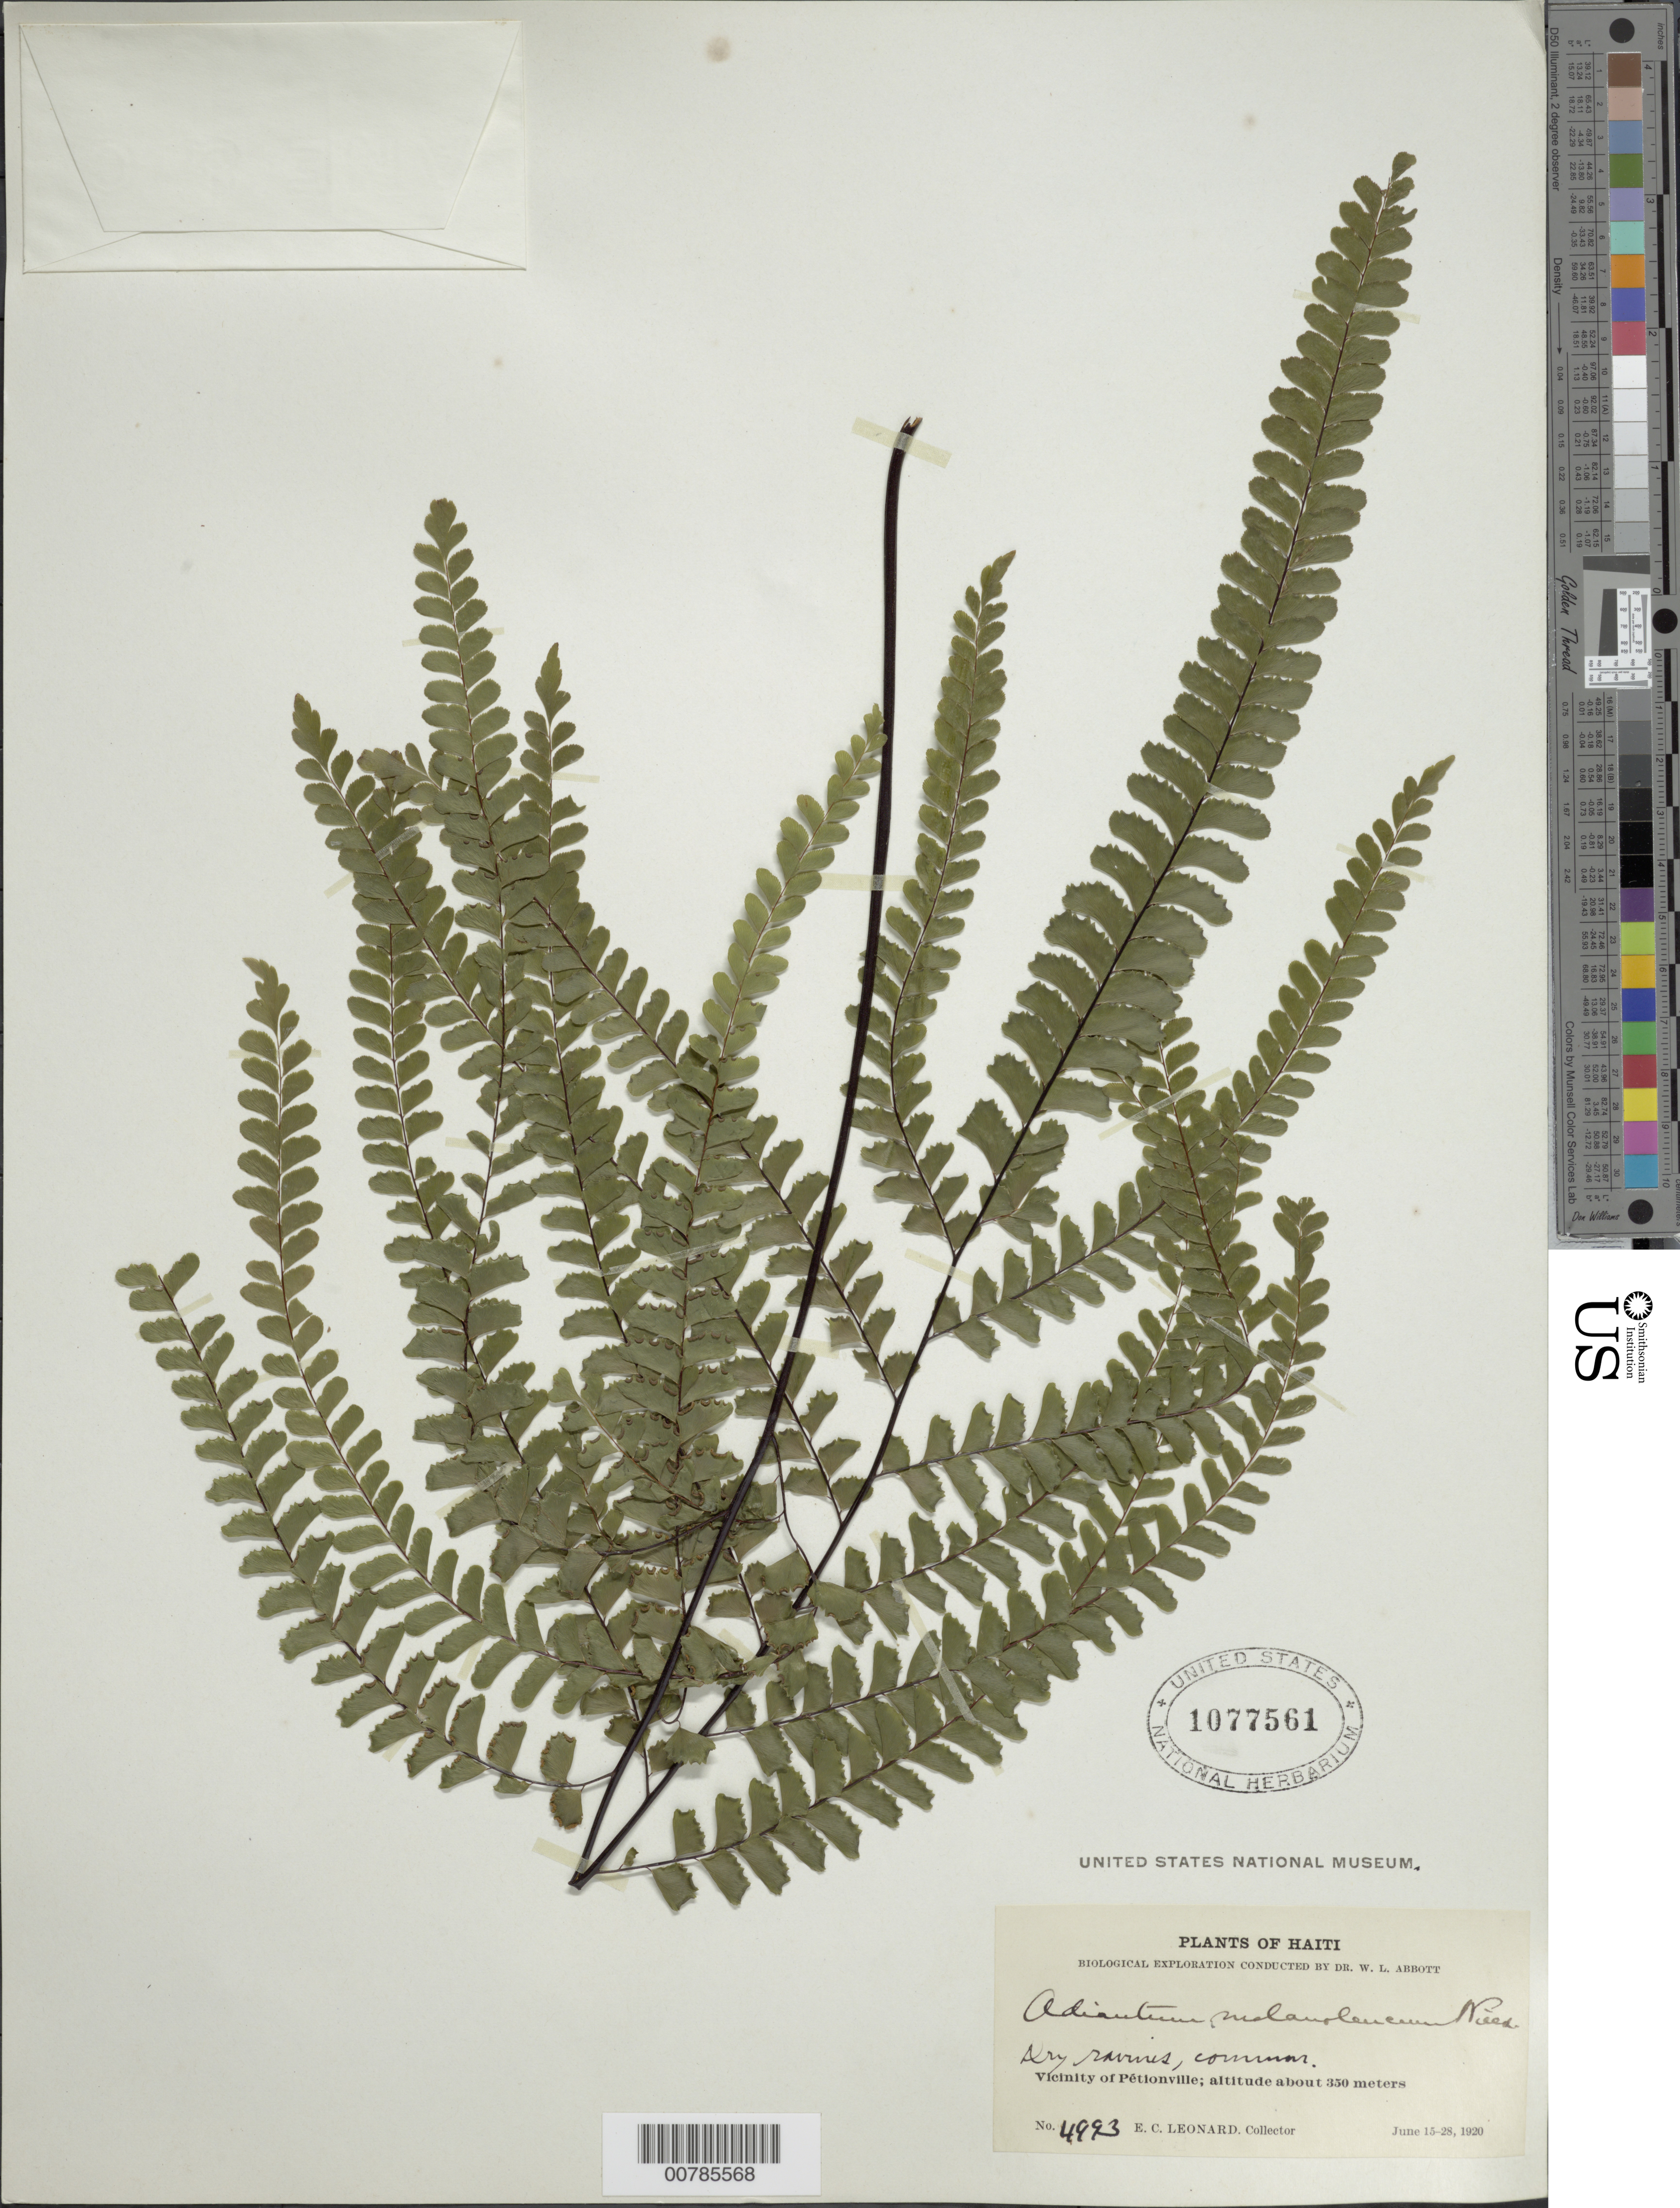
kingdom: Plantae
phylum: Tracheophyta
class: Polypodiopsida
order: Polypodiales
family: Pteridaceae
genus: Adiantum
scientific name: Adiantum melanoleucum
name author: Willd.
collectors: E. C. Leonard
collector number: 4993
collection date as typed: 15 Jun 1920 28 Jun 1920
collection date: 1920-06-15/1920-06-28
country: Haiti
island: Hispaniola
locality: Pétionville, vicinity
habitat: Dry ravine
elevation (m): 350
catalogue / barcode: US 1077561